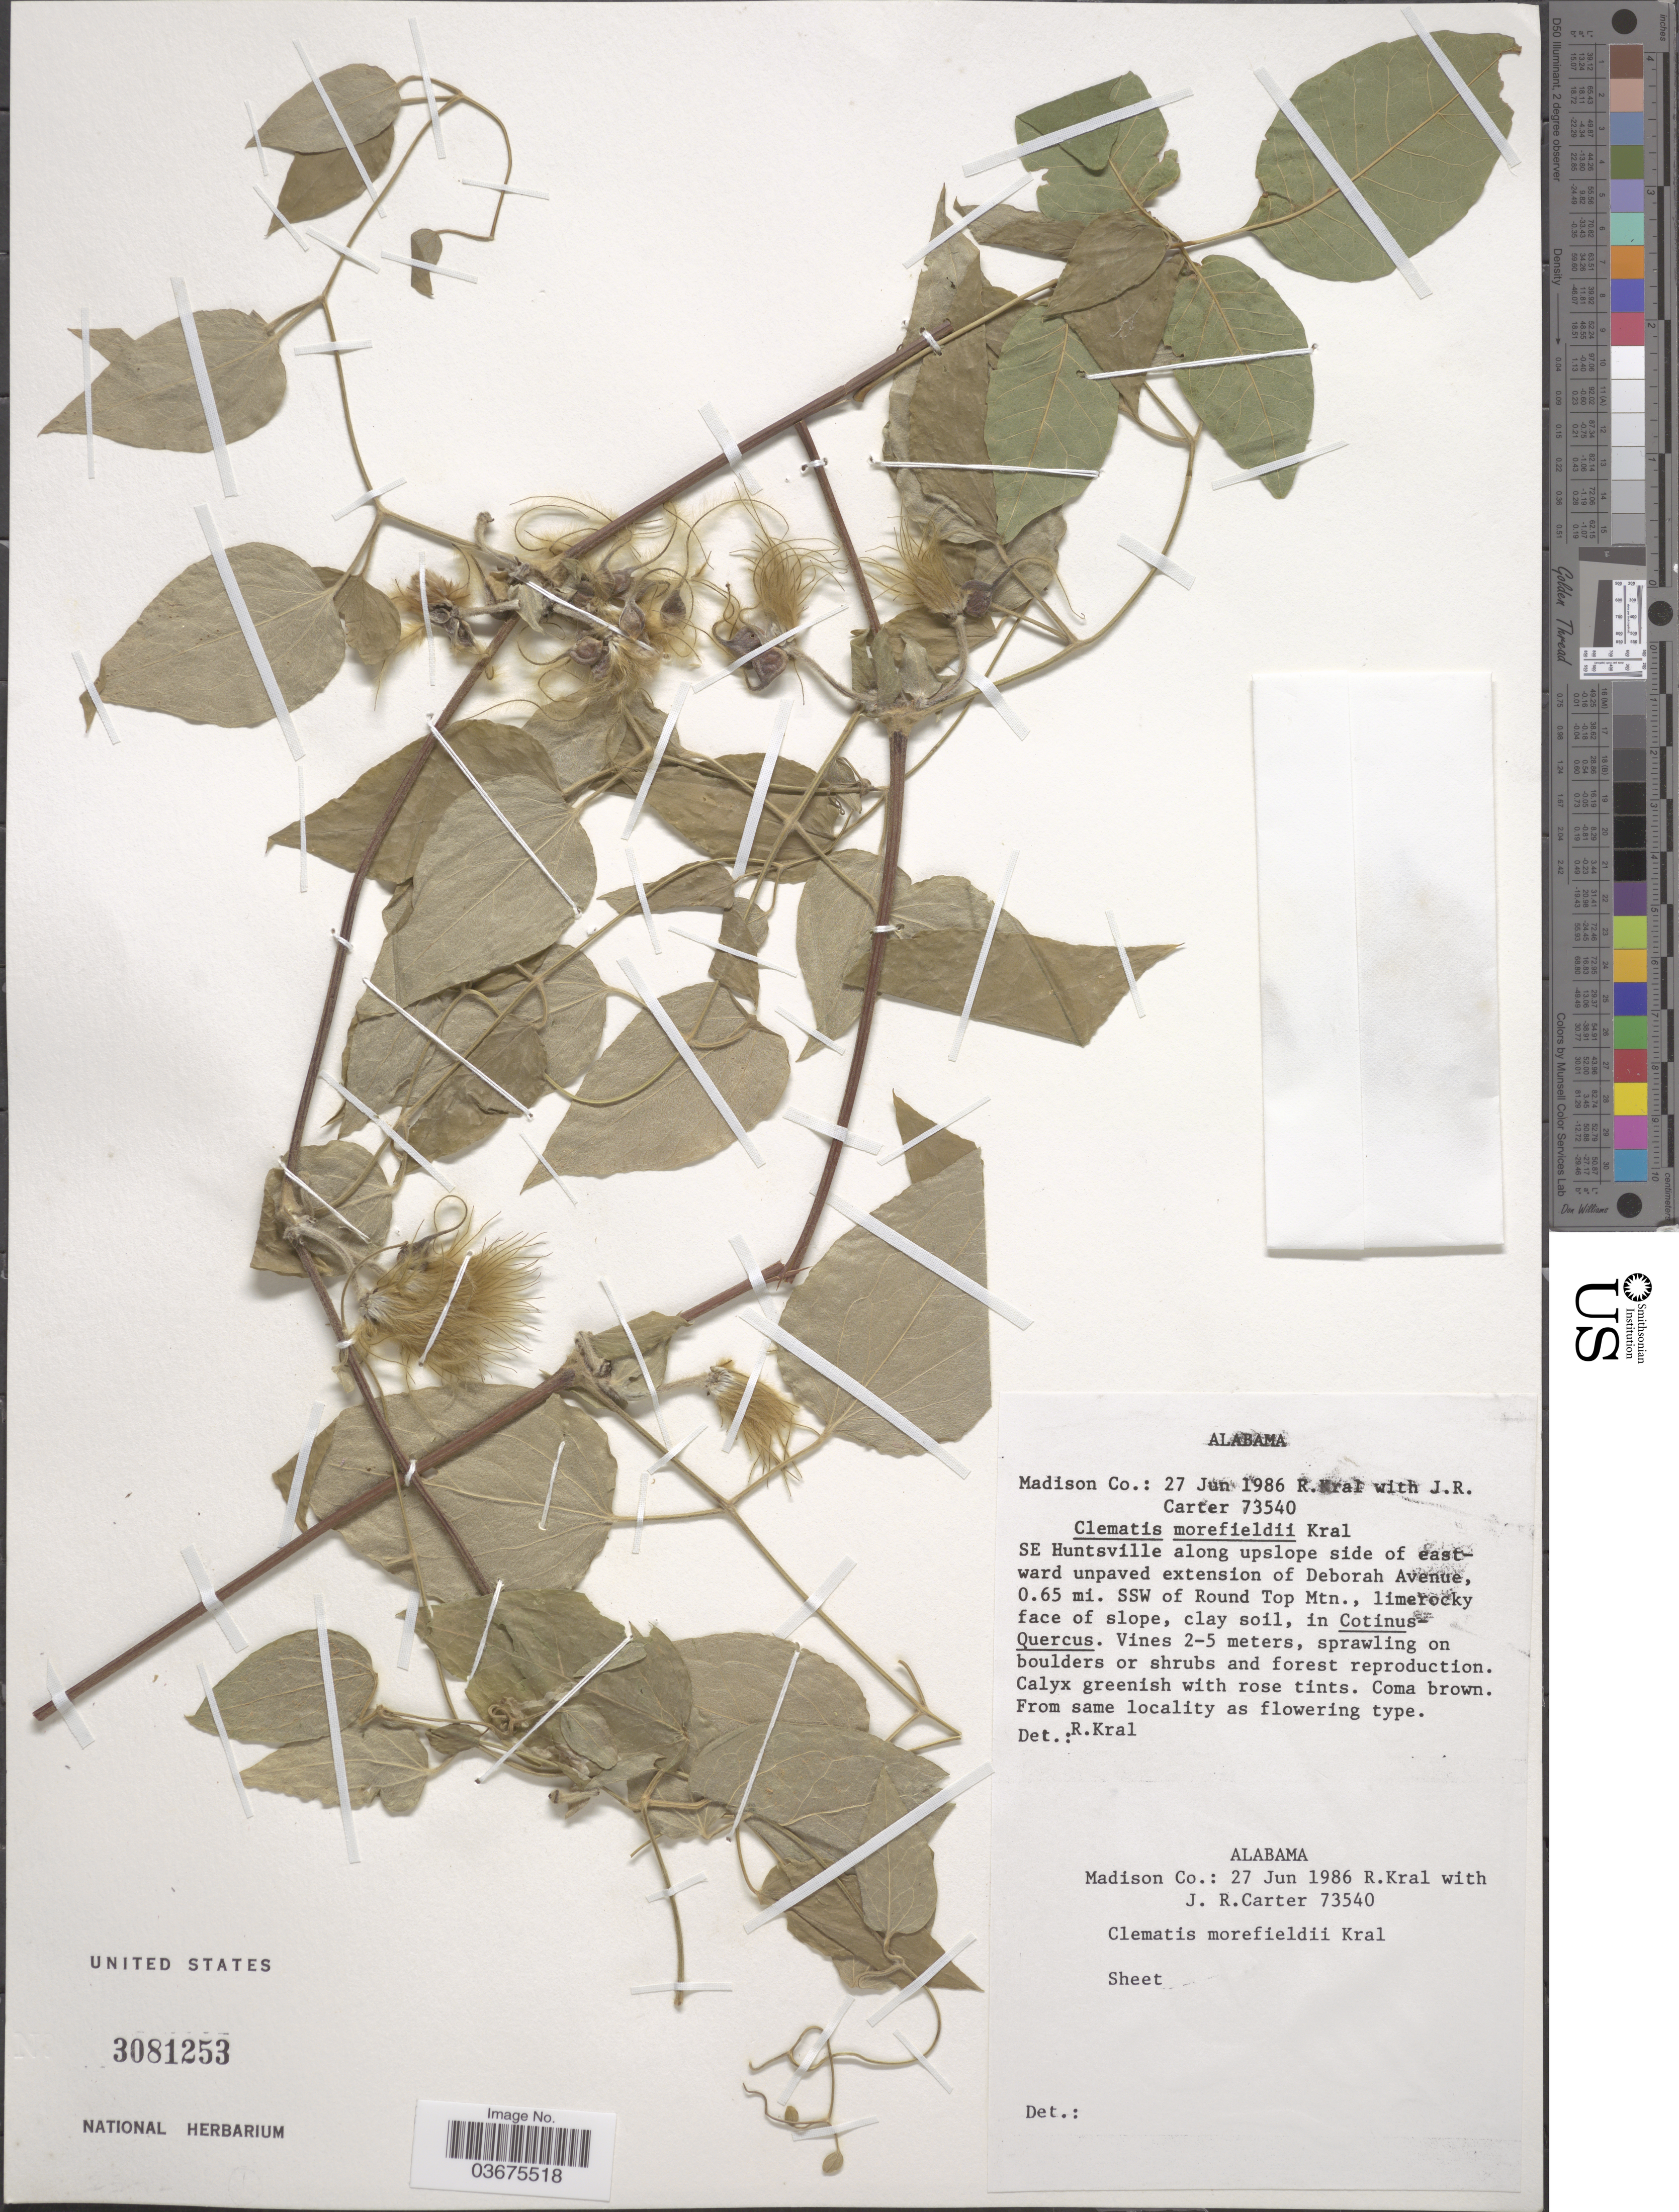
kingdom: Plantae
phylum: Tracheophyta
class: Magnoliopsida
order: Ranunculales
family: Ranunculaceae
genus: Clematis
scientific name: Clematis morefieldii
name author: Kral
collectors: R. Kral & R. Carter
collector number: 73540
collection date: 1986-06-27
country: United States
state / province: Alabama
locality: Madison Co. SE Huntsville along upslope side of eastward unpaved extension of Deborah Avenue, 0.65 mi. SSW of Round Top Mtn.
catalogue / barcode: US 3081253